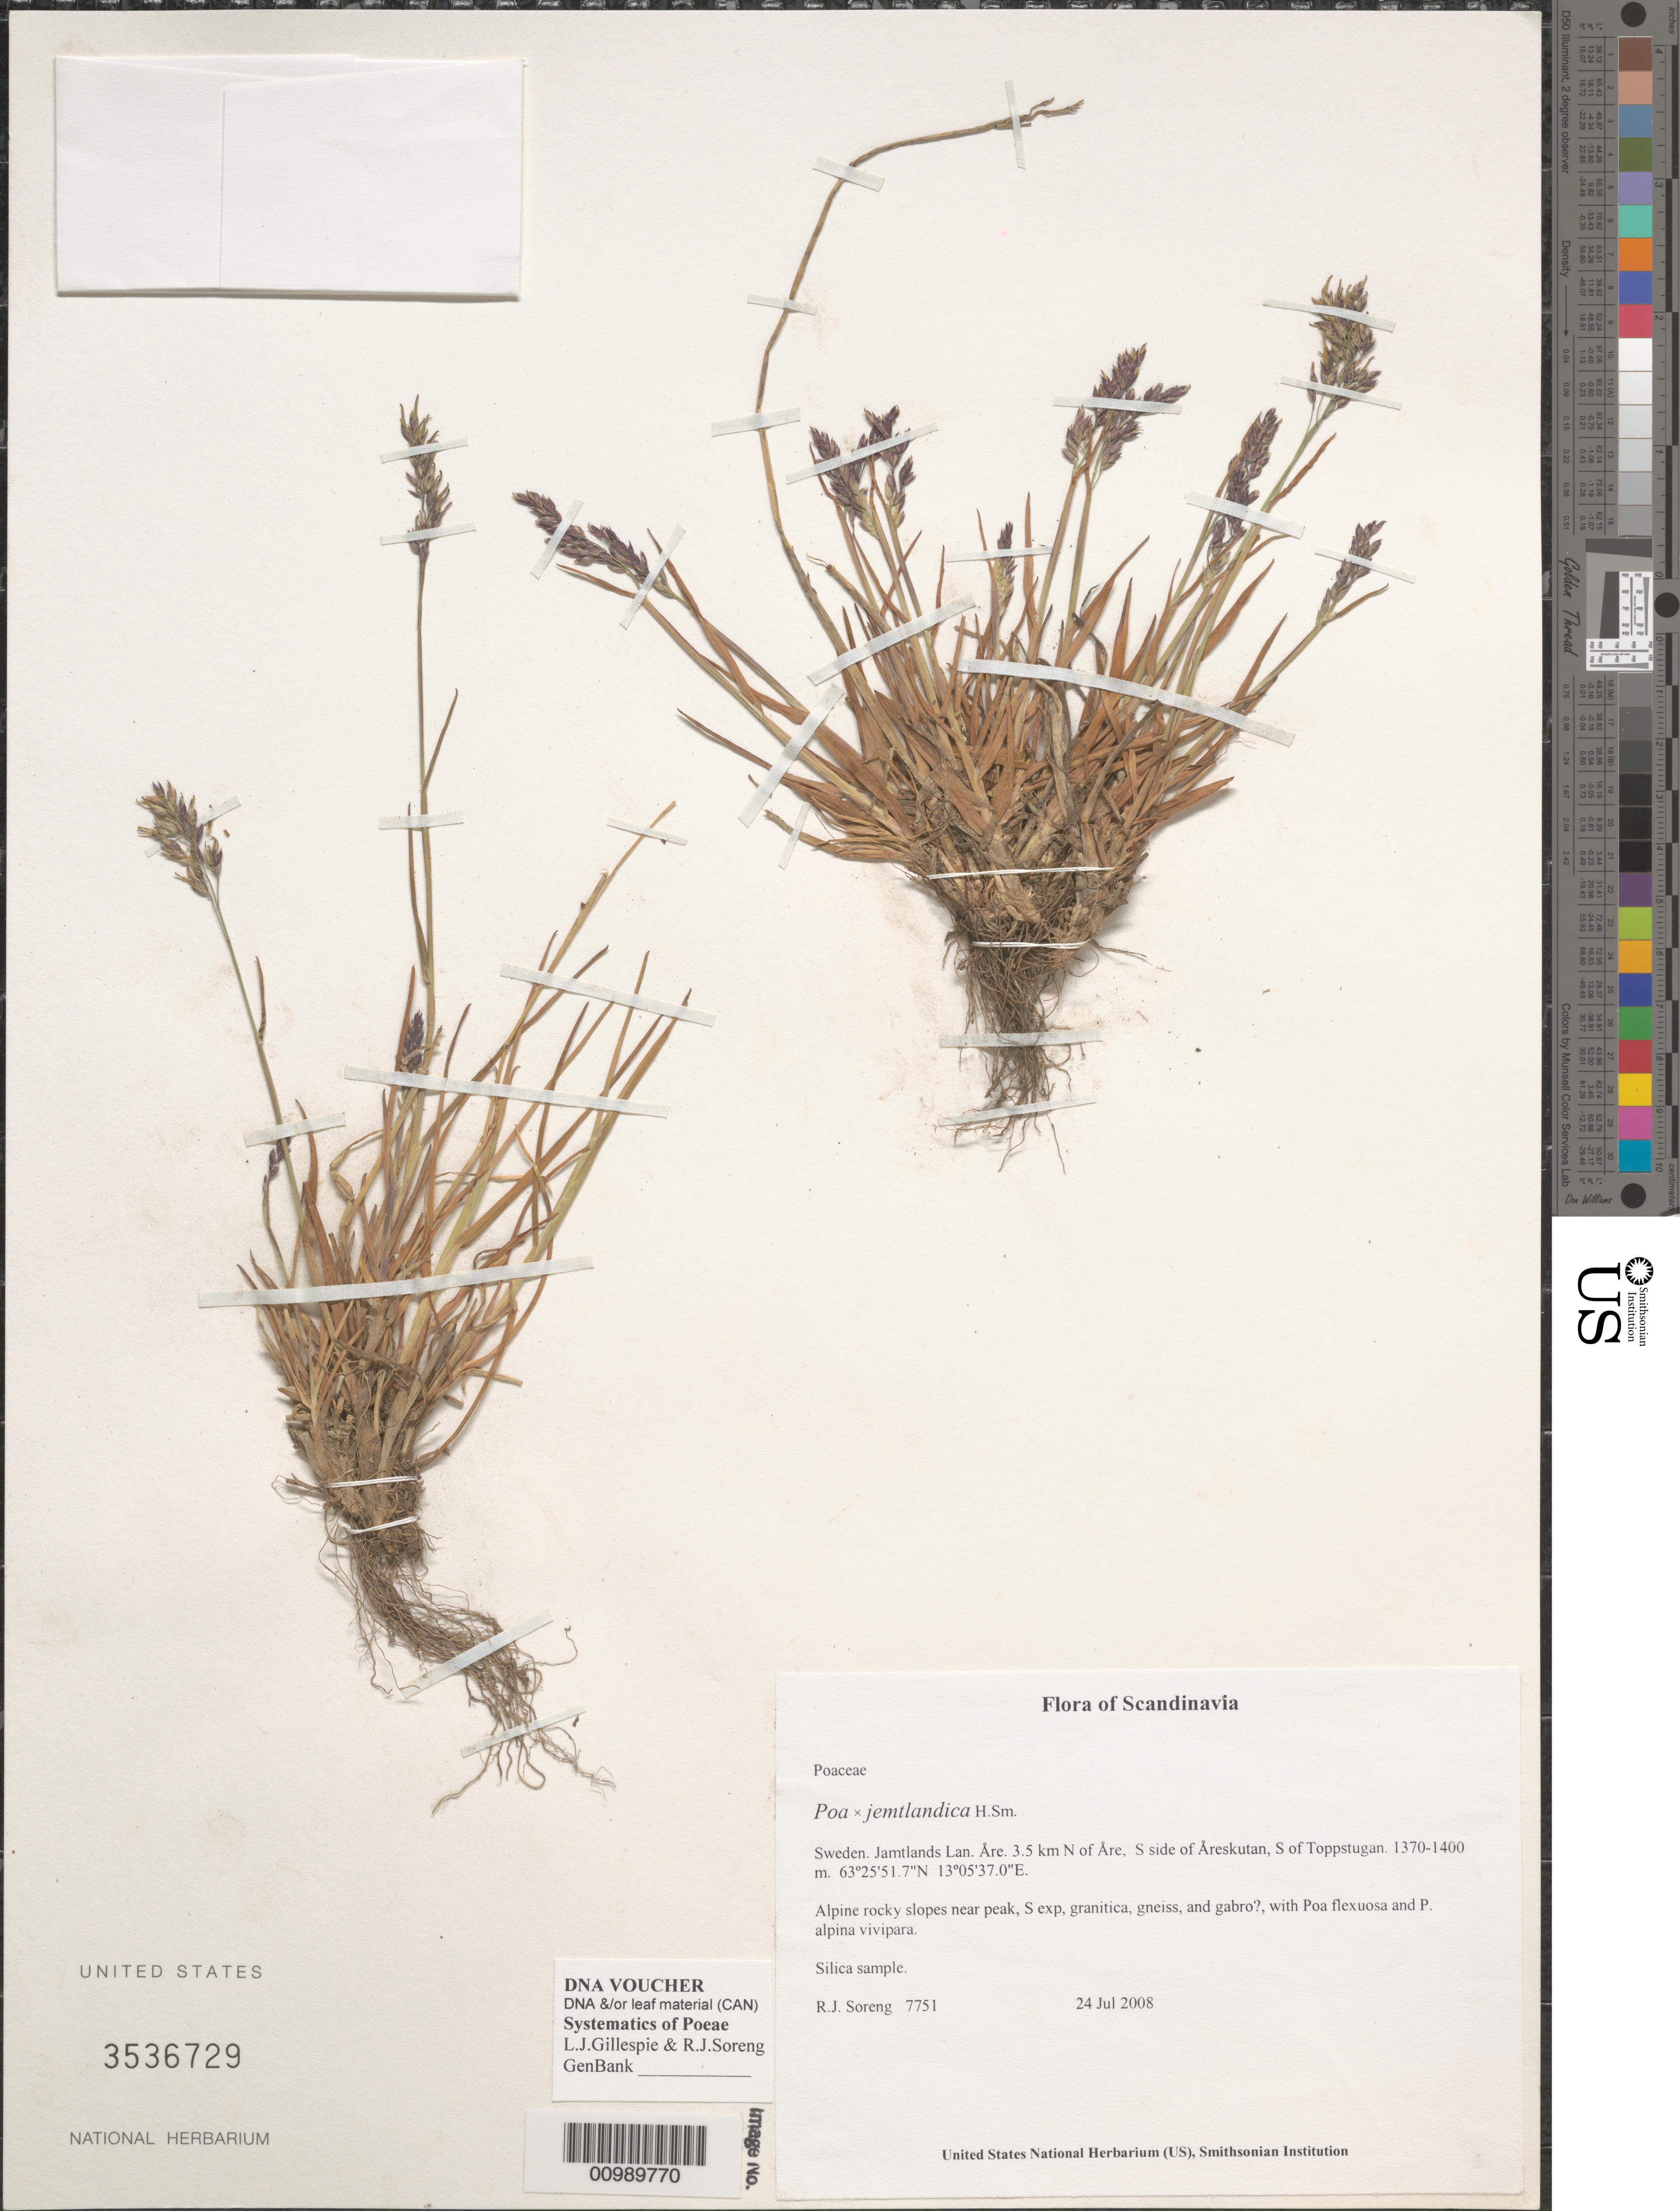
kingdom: Plantae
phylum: Tracheophyta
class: Liliopsida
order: Poales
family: Poaceae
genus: Poa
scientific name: Poa jemtlandica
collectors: R. J. Soreng & N. L. Soreng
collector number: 7751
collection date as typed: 24 Jul 2008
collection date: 2008-07-24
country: Sweden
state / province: Jämtland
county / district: Åre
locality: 3.5 km N of Åre, S side of Åreskutan, S of Toppstugan.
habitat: Alpine rocky slopes near peak, S exp, granitica, gneiss, and gabro?, with Poa flexuosa and P. alpina vivipara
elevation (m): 1370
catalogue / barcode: US 3536729